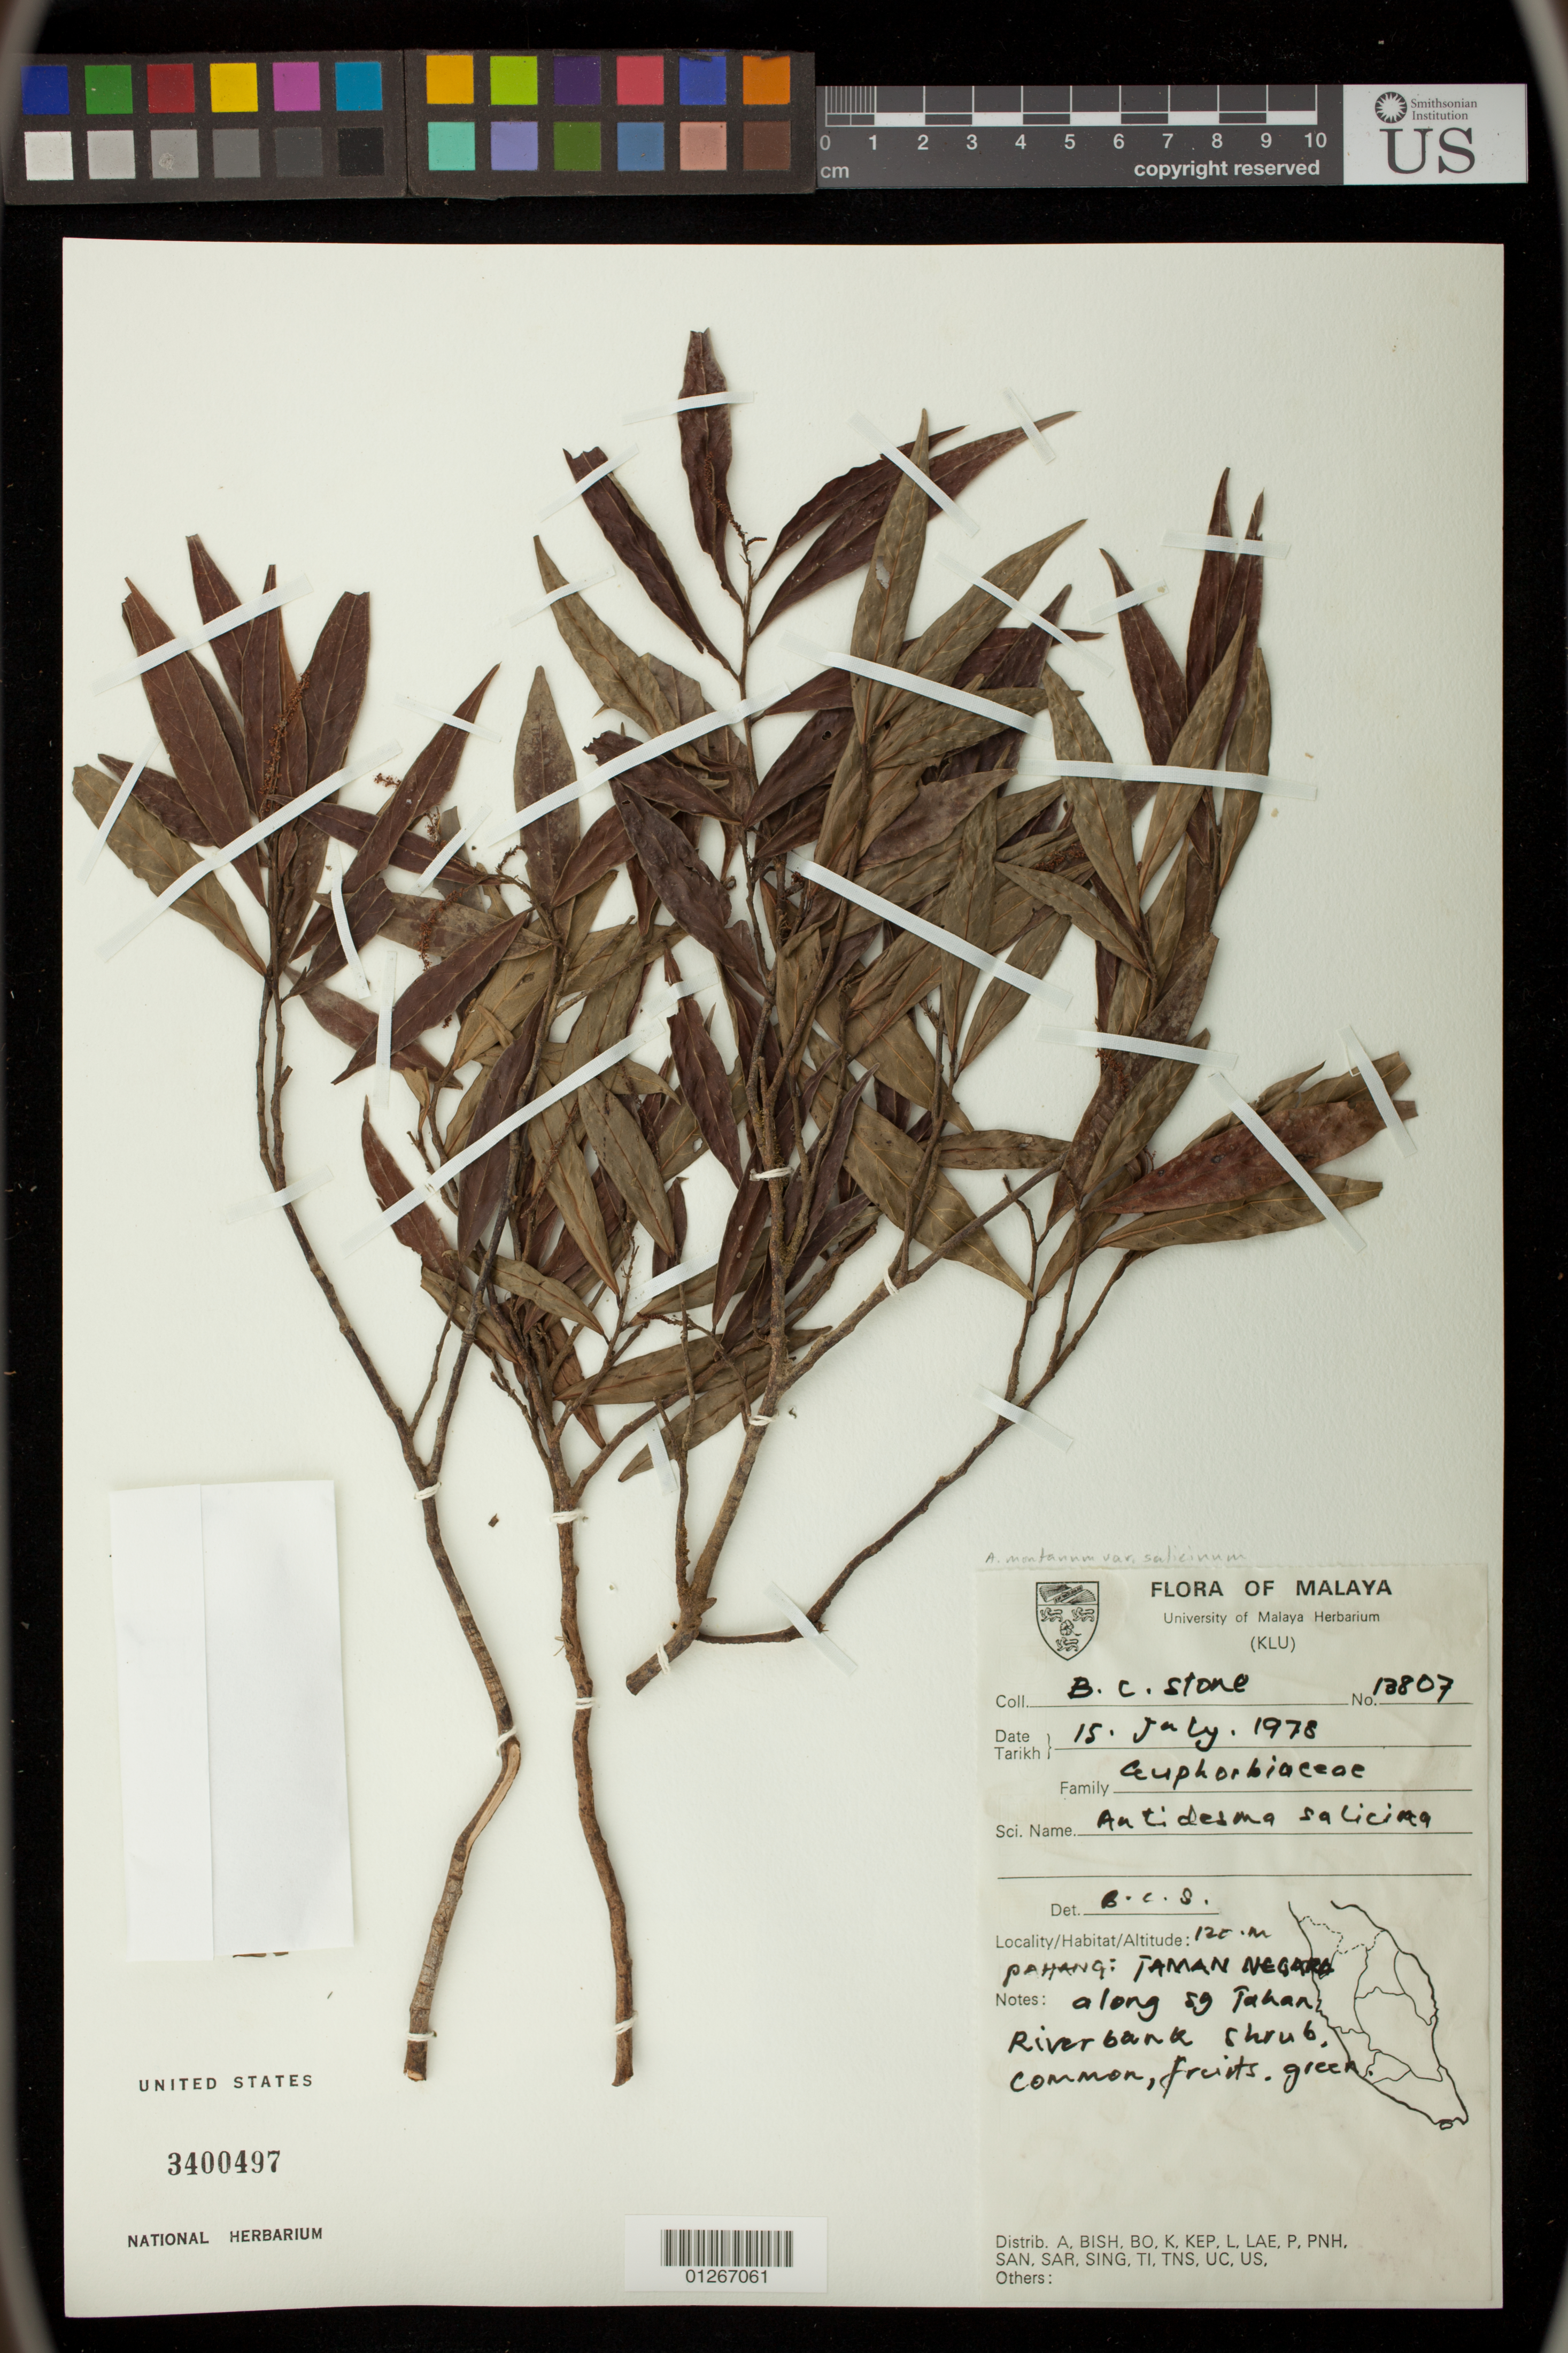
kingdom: Plantae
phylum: Tracheophyta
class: Magnoliopsida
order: Malpighiales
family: Phyllanthaceae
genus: Antidesma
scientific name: Antidesma montanum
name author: Blume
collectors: B. C. Stone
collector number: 13807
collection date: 1978-07-15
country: Malaysia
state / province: Pahang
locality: Pahang: Taman Negara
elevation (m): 120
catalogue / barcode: US 3400497